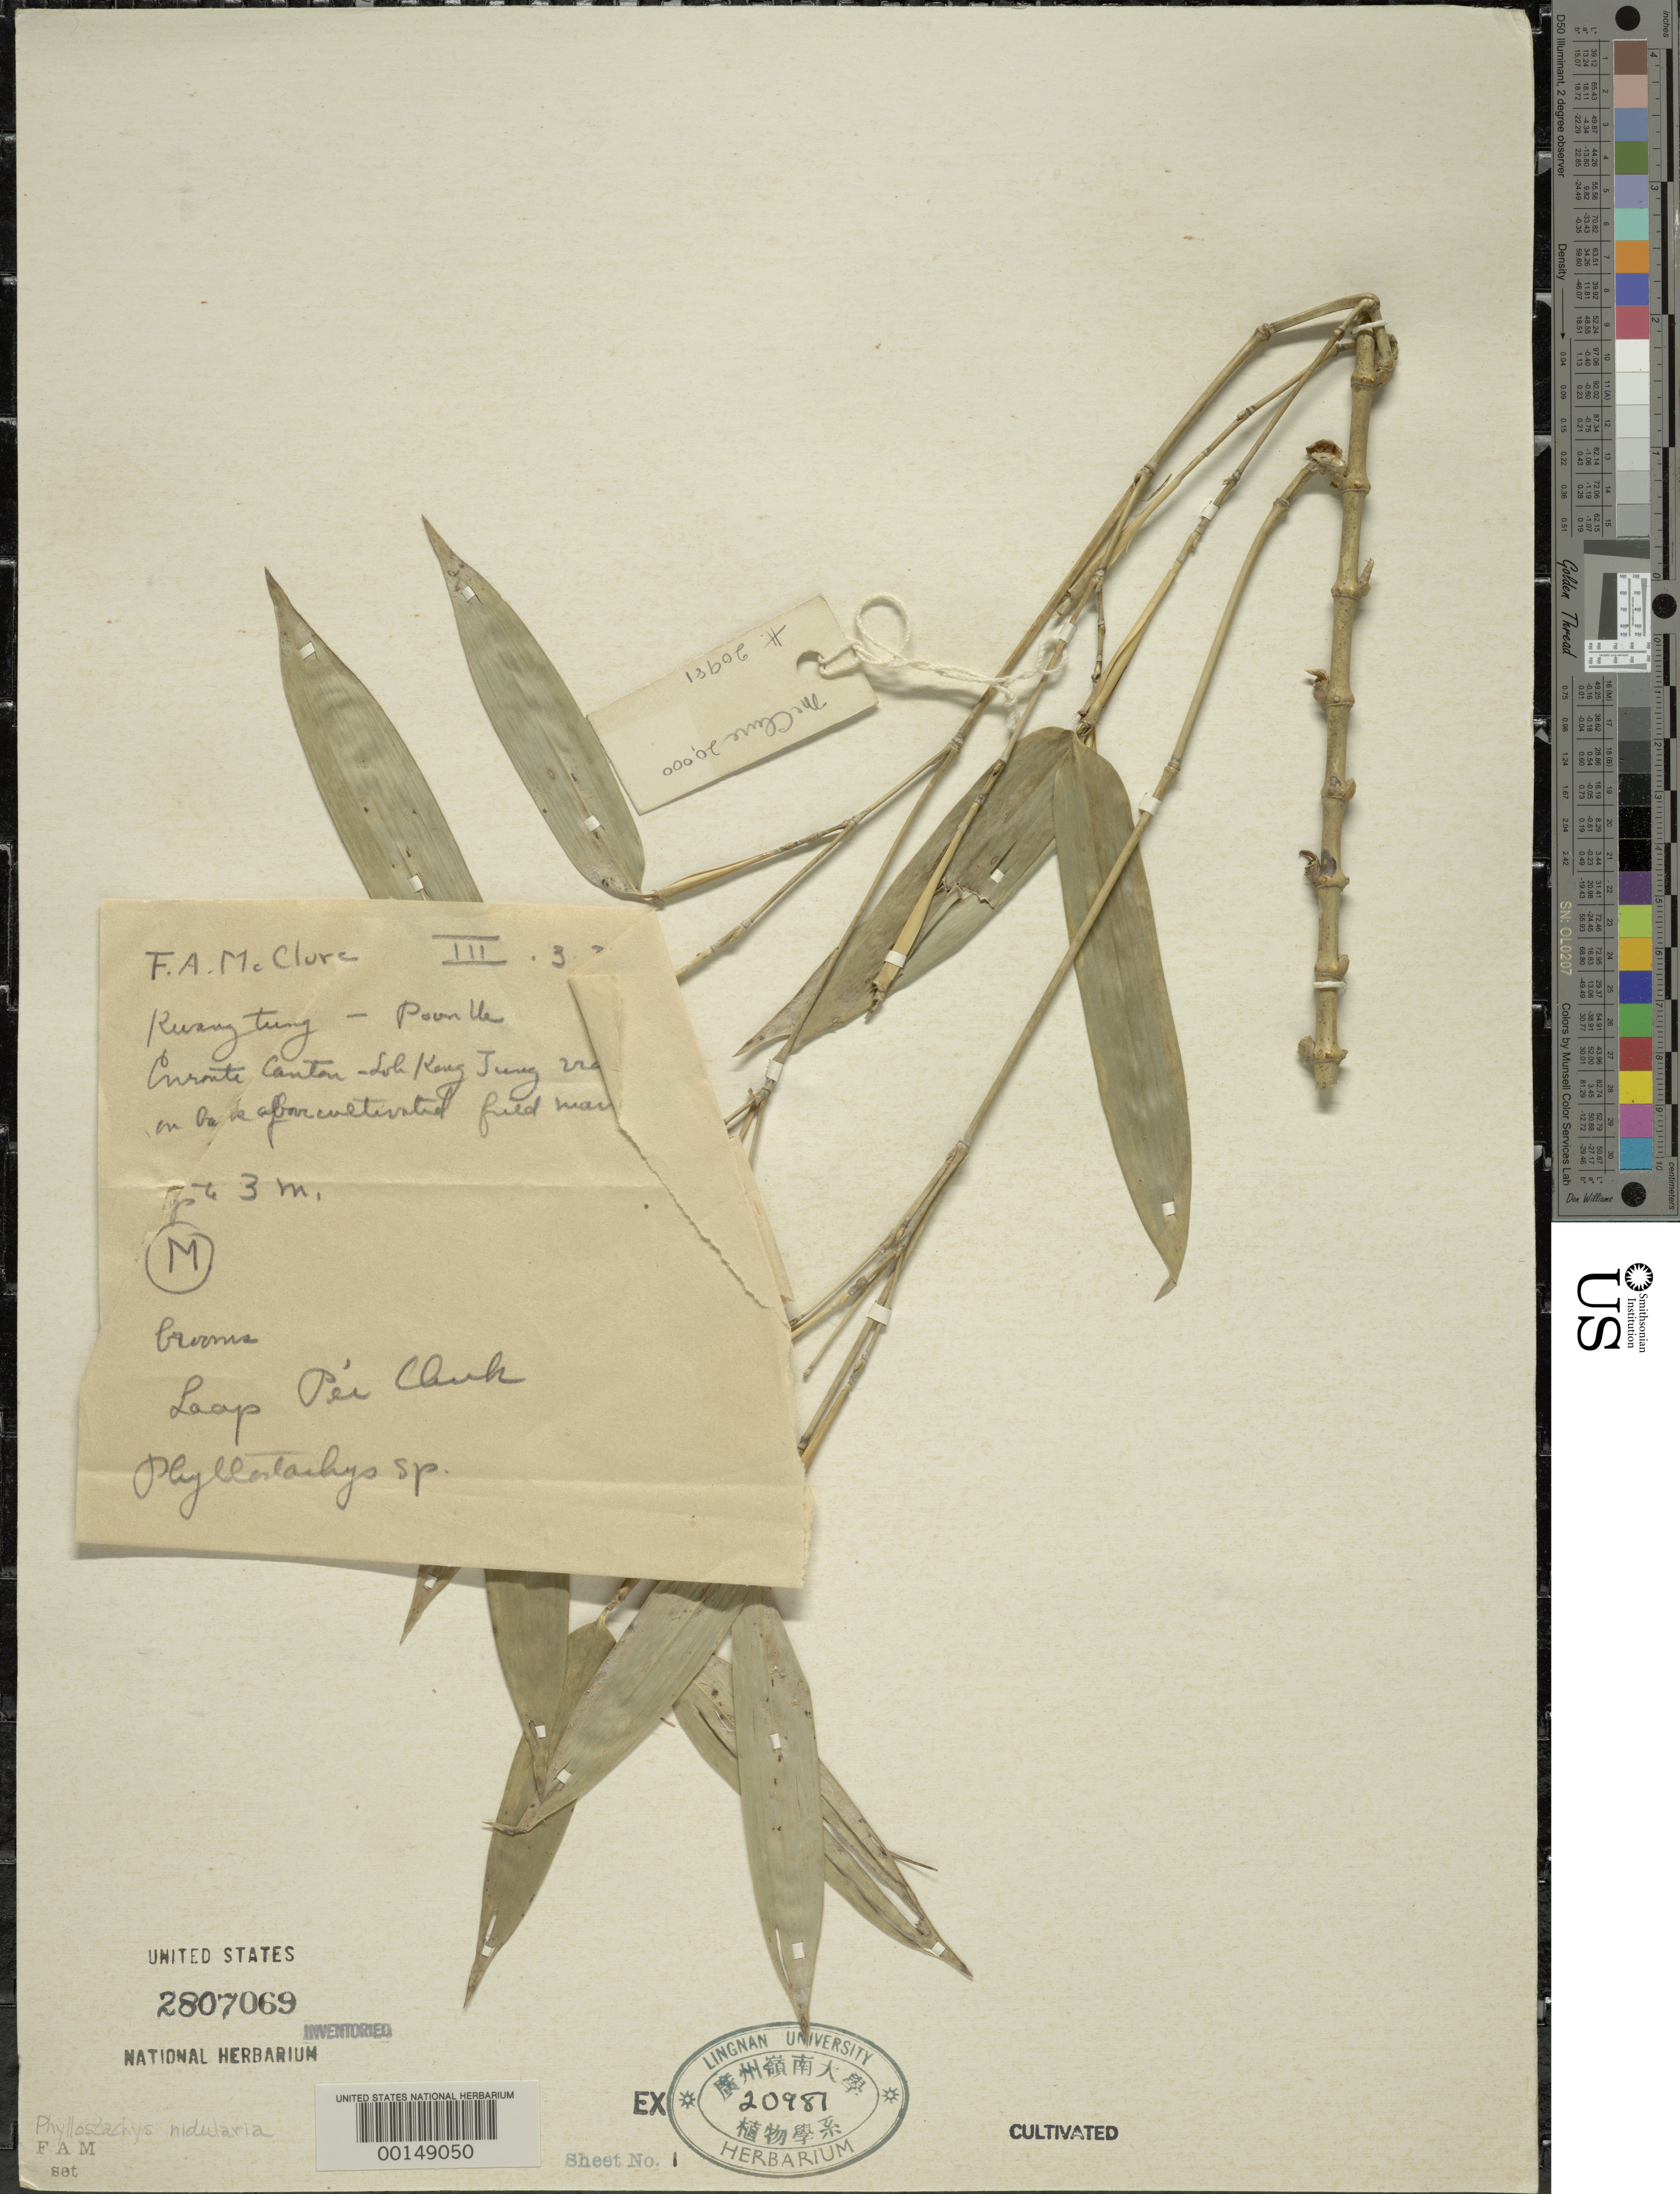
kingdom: Plantae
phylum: Tracheophyta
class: Liliopsida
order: Poales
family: Poaceae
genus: Phyllostachys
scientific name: Phyllostachys nidularia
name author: Munro ex Fenzi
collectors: F. A. McClure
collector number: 20000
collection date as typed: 03 Mar 1932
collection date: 1932-03-03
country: China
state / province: Guangdong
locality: Poon ue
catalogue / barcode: US 2807069